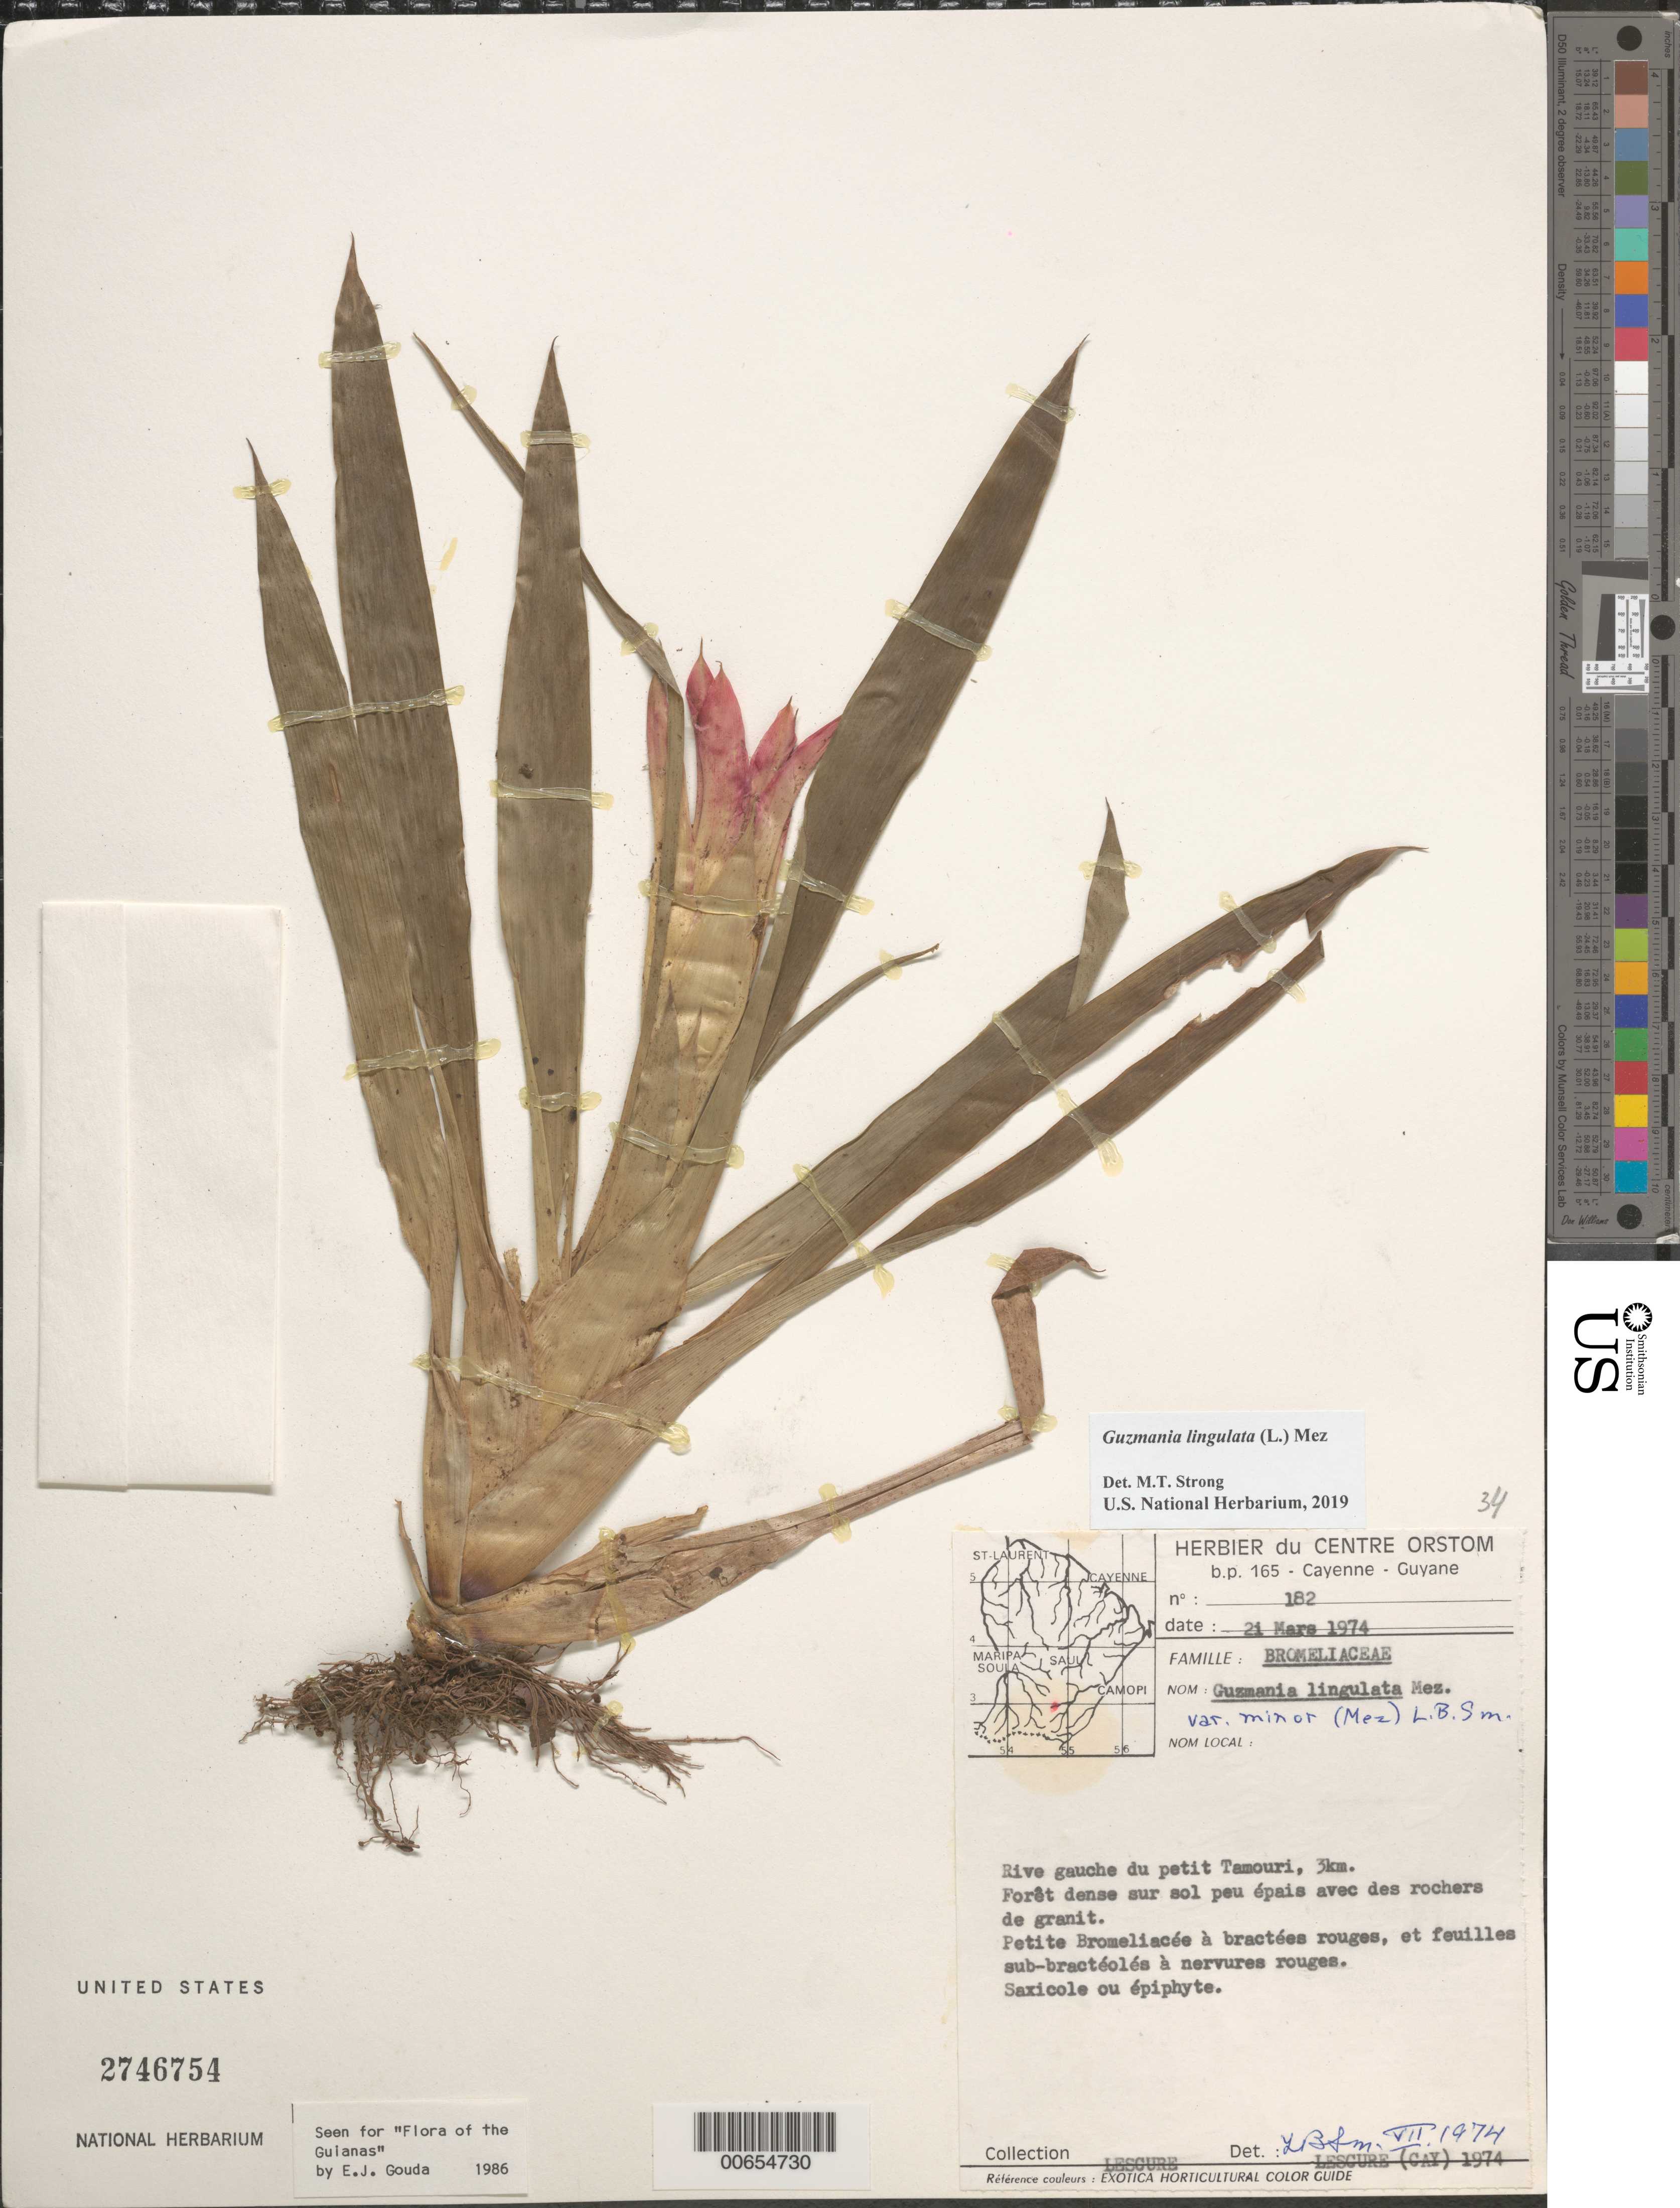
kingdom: Plantae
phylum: Tracheophyta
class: Liliopsida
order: Poales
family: Bromeliaceae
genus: Guzmania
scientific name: Guzmania lingulata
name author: (L.) Mez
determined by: Strong, Mark T., (BOT), Smithsonian Institution - National Museum of Natural History (UNITED STATES)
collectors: J.-P. Lescure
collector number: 182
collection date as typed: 21-Mar-74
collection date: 1974-03-21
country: French Guiana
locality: Petit Tamouri, 3 km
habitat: Forêt dense sur sol peu épais avec des rochers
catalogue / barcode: US 2746754